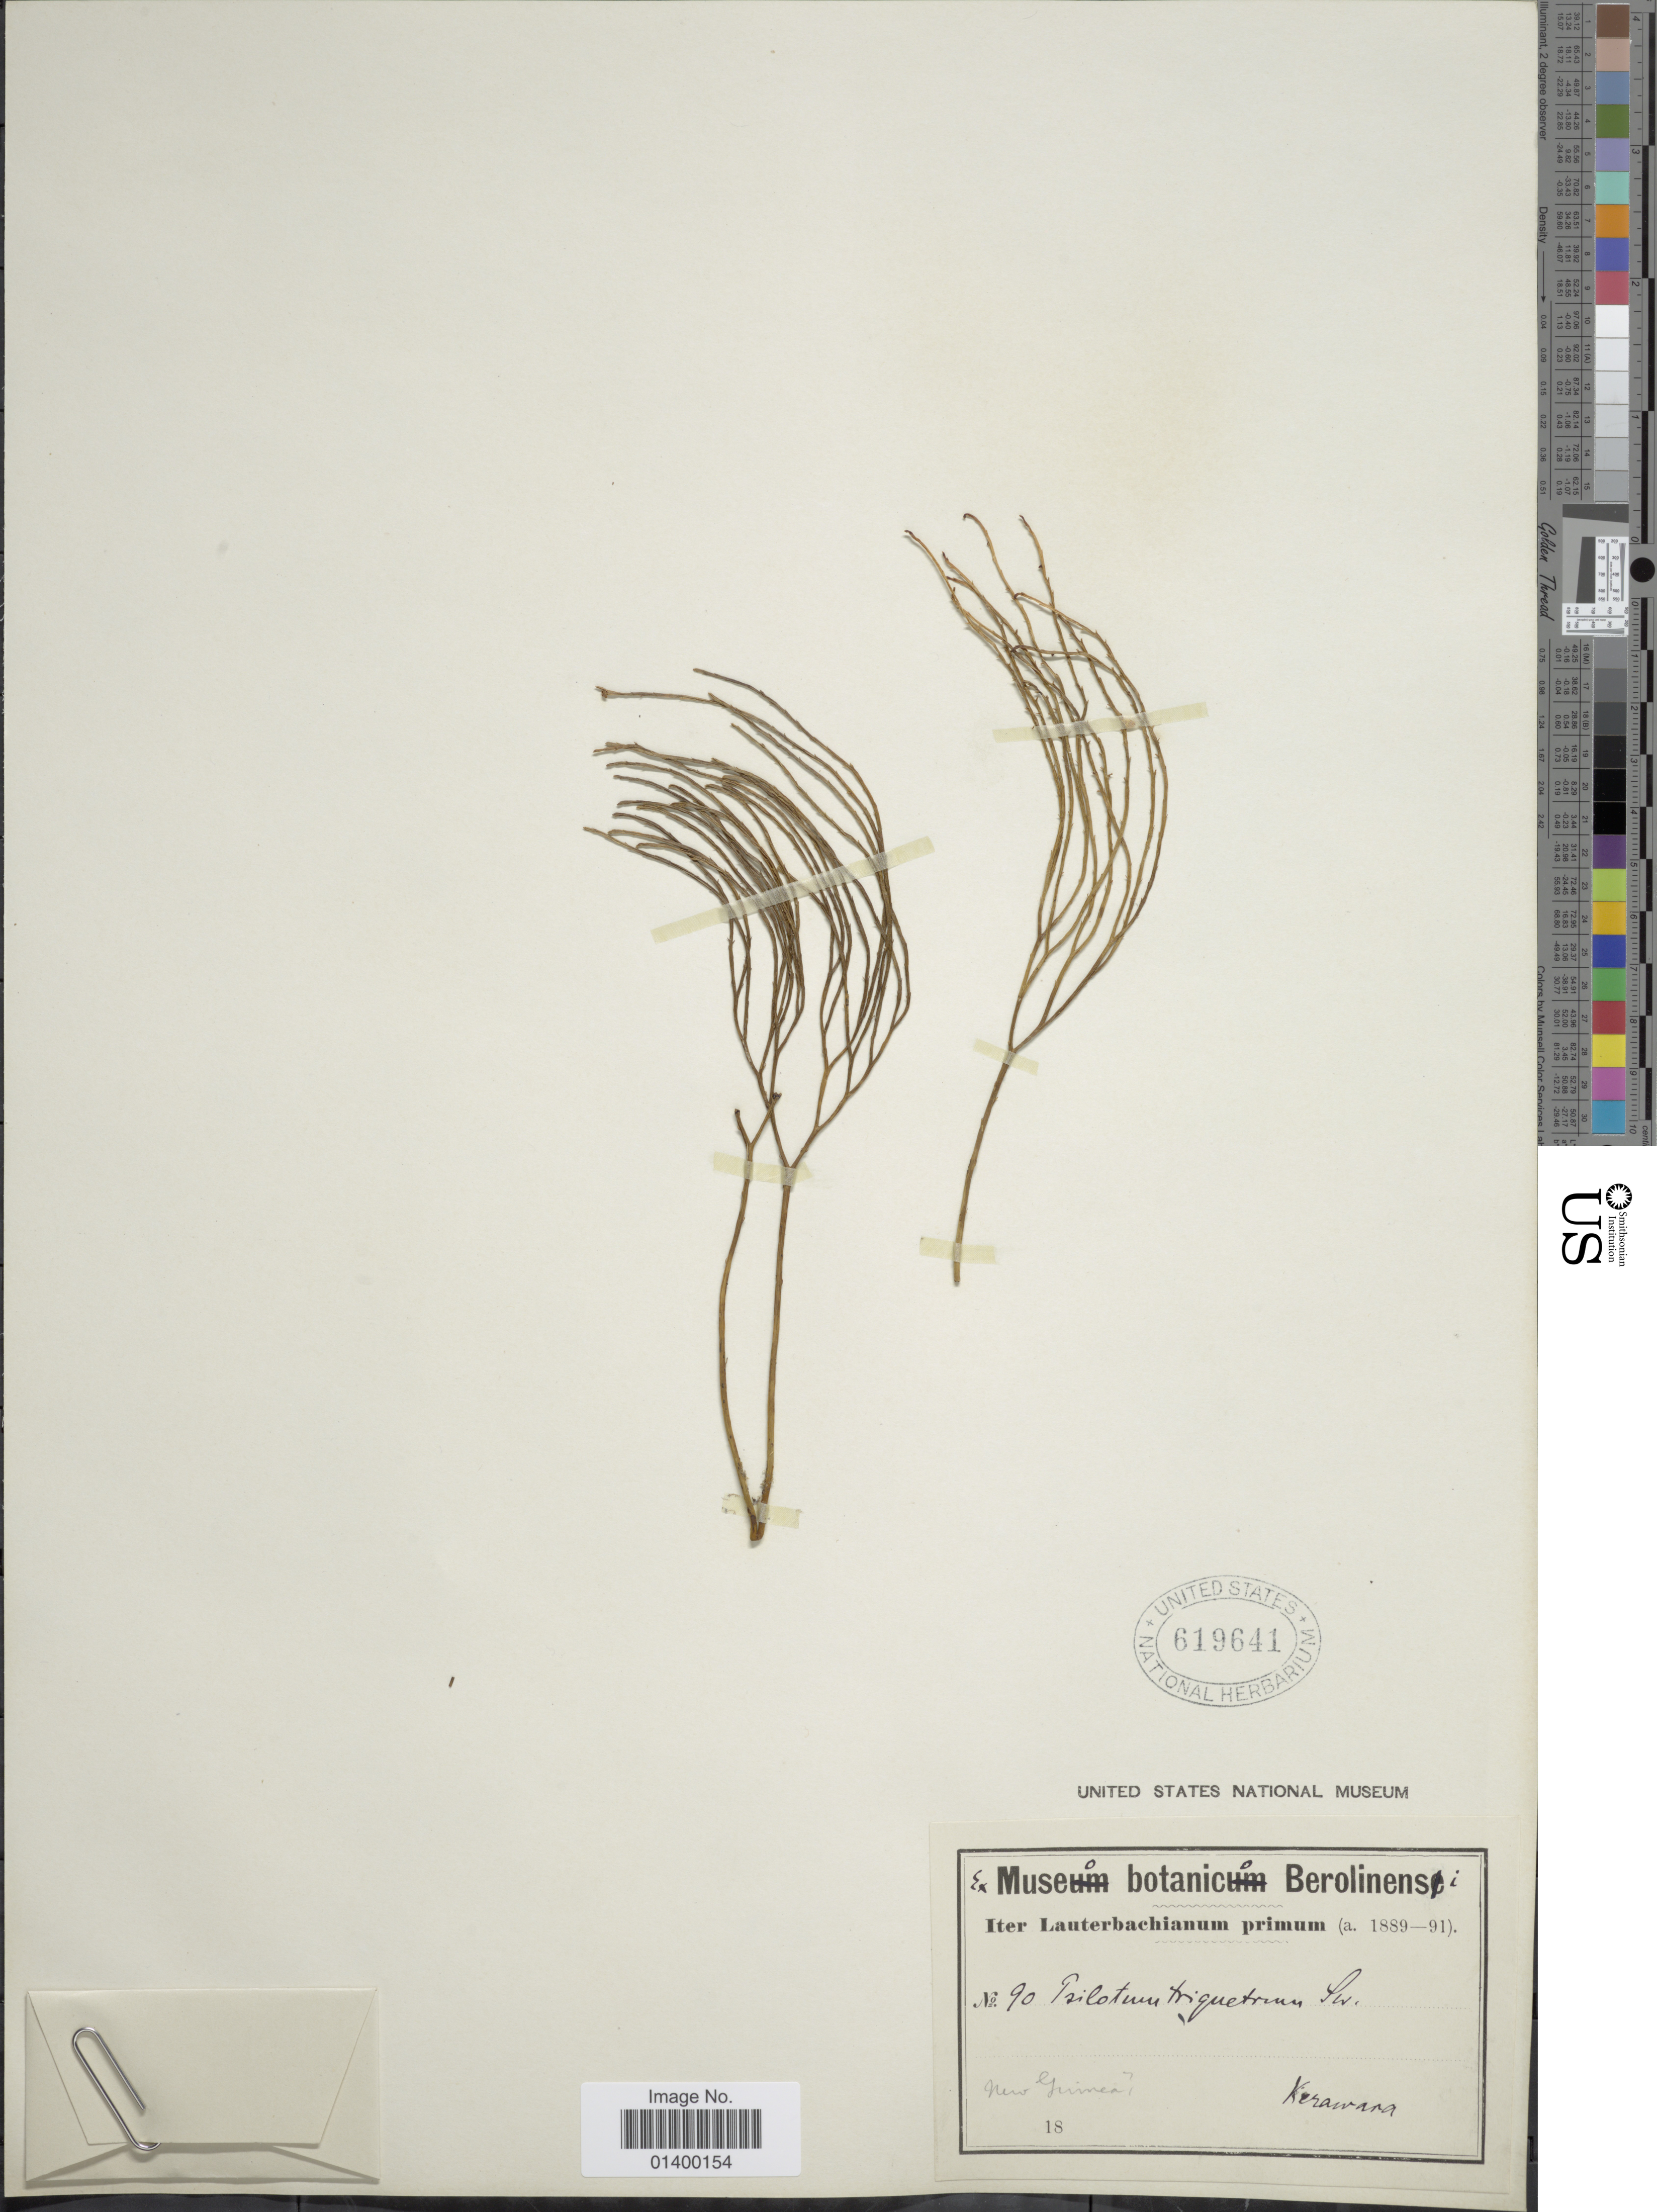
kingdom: Plantae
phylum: Tracheophyta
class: Polypodiopsida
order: Psilotales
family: Psilotaceae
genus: Psilotum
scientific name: Psilotum nudum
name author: (L.) P. Beauv.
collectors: Lauterbach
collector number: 90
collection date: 1889/1891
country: Papua New Guinea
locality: New Guinea, Kerawara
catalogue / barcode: US 619641